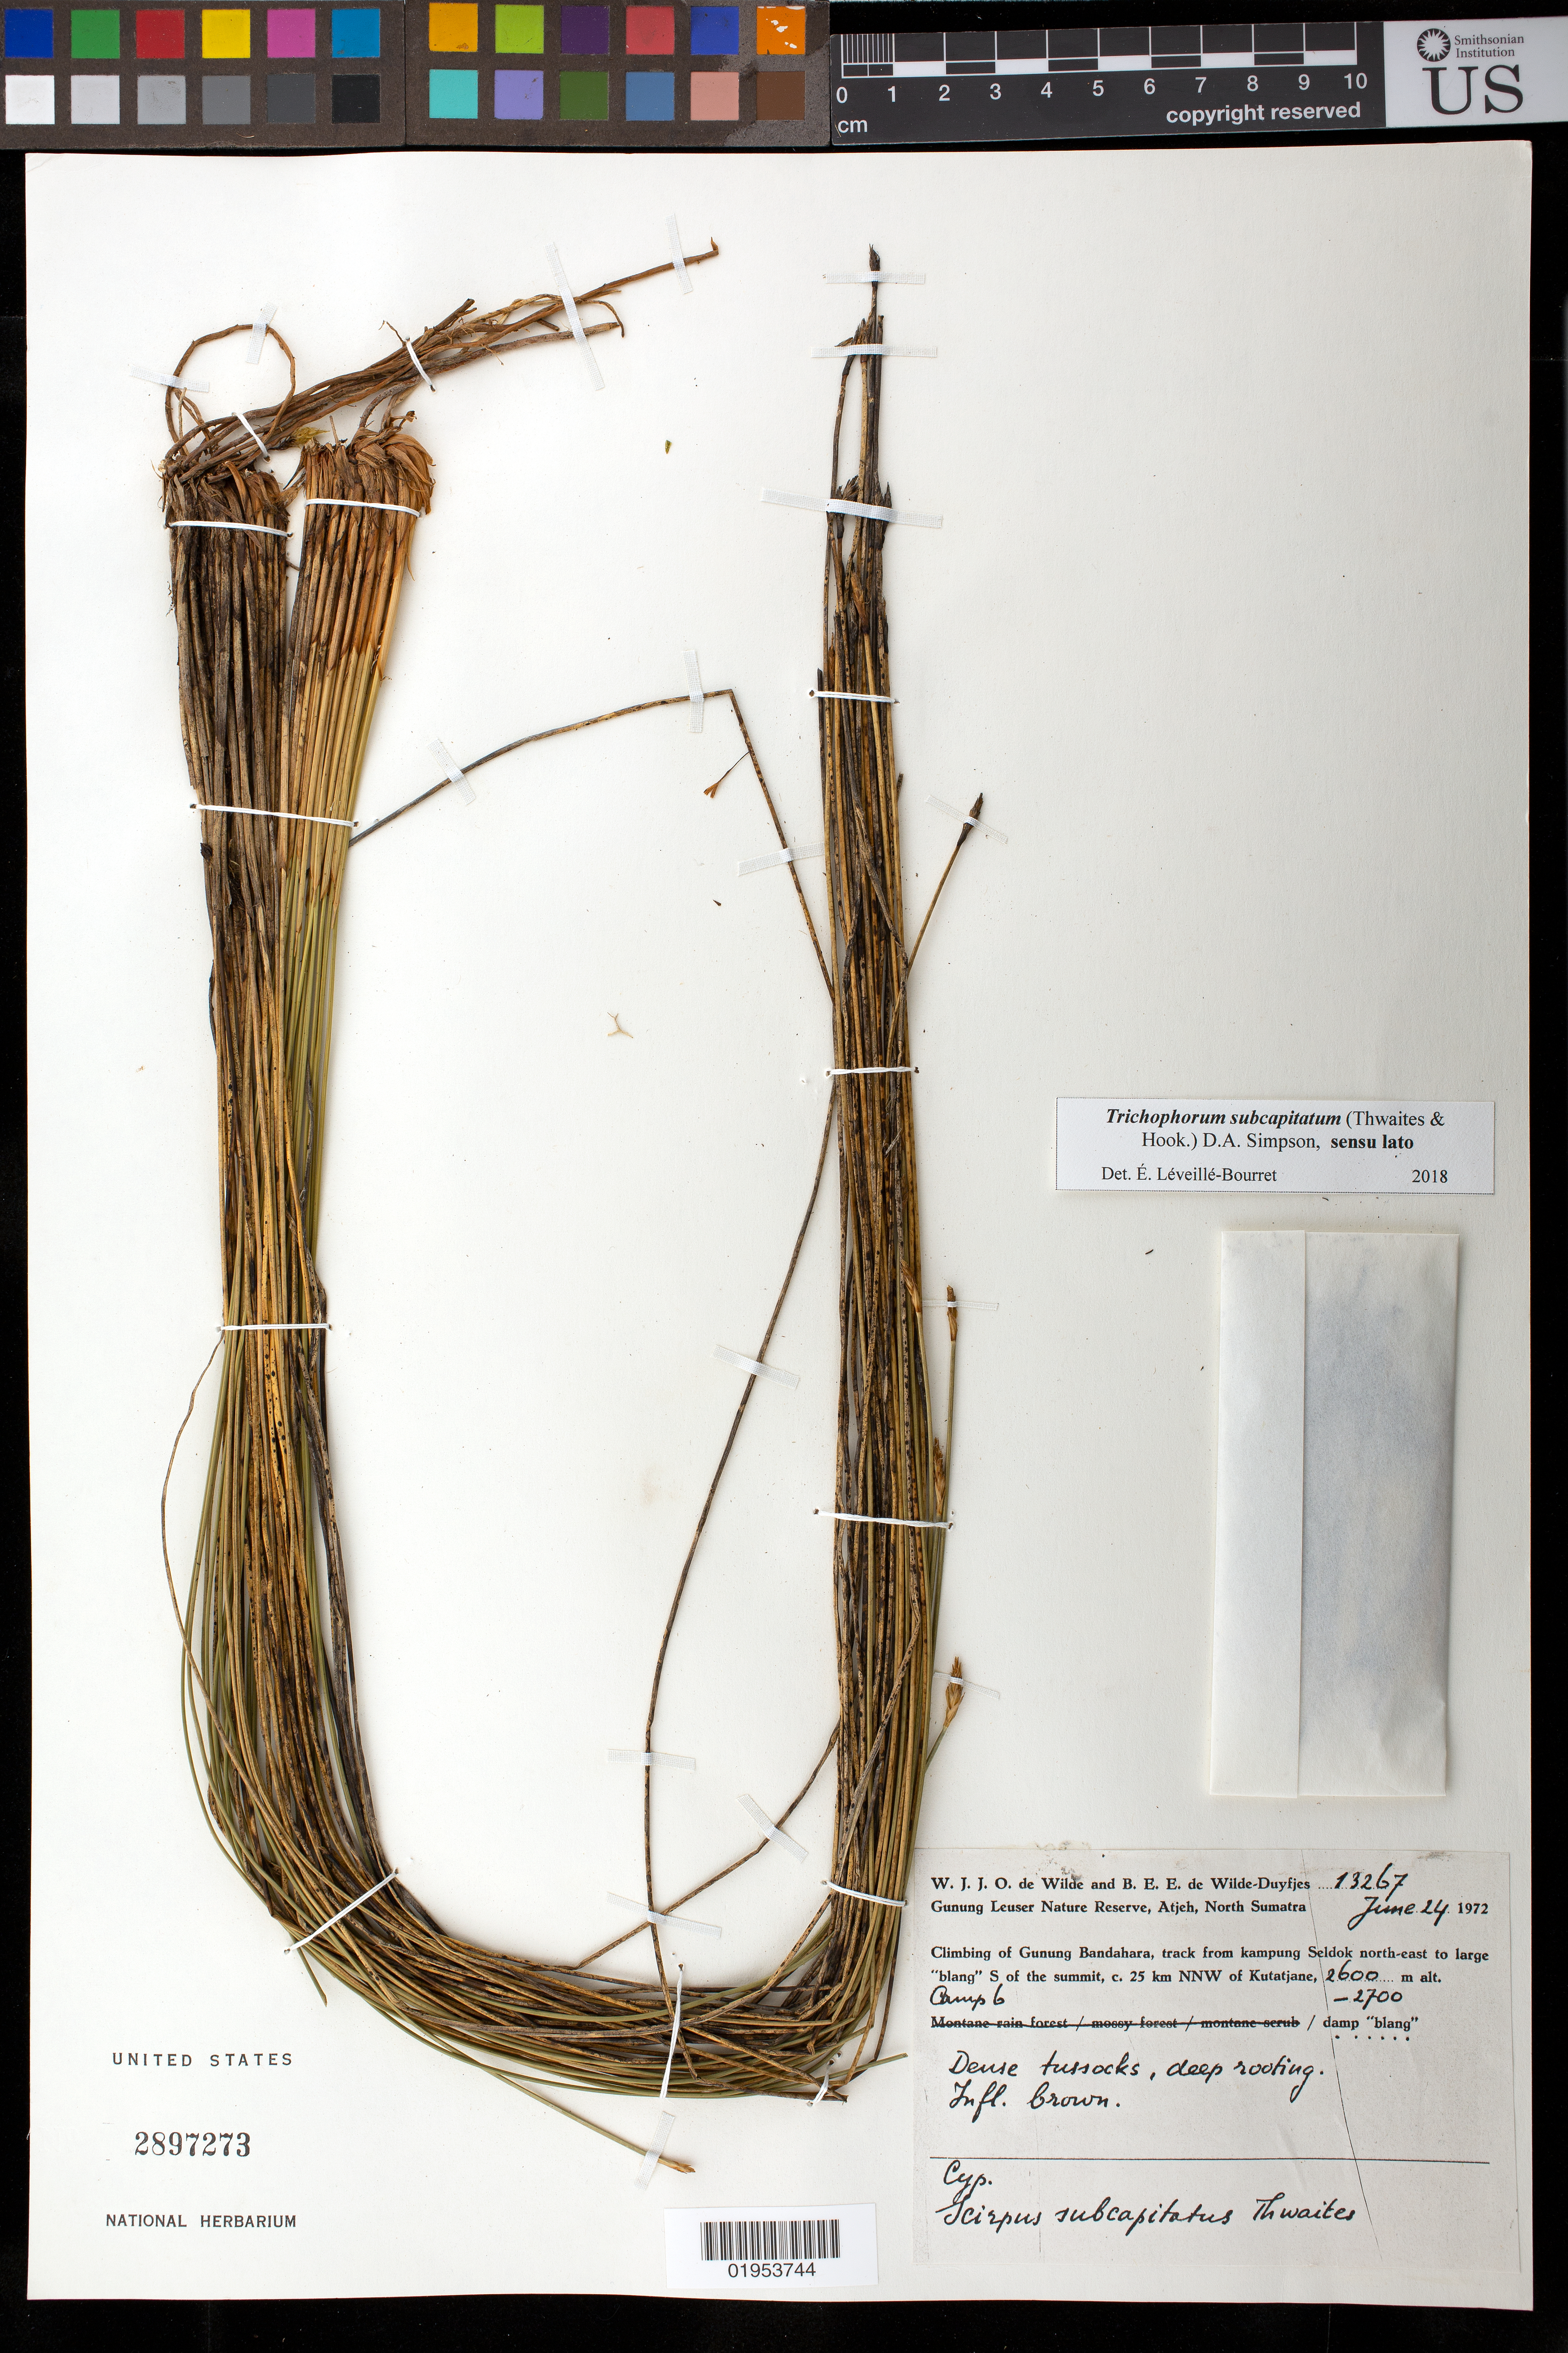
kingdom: Plantae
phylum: Tracheophyta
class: Liliopsida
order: Poales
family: Cyperaceae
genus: Trichophorum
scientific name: Trichophorum subcapitatum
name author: (Thwaites & Hook.) D.A. Simpson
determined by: Léveillé-Bourret, E.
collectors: W. J. de Wilde & B. E. de Wilde-Duyfjes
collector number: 13267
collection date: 1972-06-24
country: Indonesia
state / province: Sumatra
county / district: Sumatera Utara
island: Sumatra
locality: Climbing of Gunung Bandahara, track from kampung Seldok NE to large "blang" S of the summit, ca., 25 km NNW of Kutatjane, Camp 6. Gunung Leuser Nature Reserve, Atjeh.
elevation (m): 2600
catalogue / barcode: US 2897273